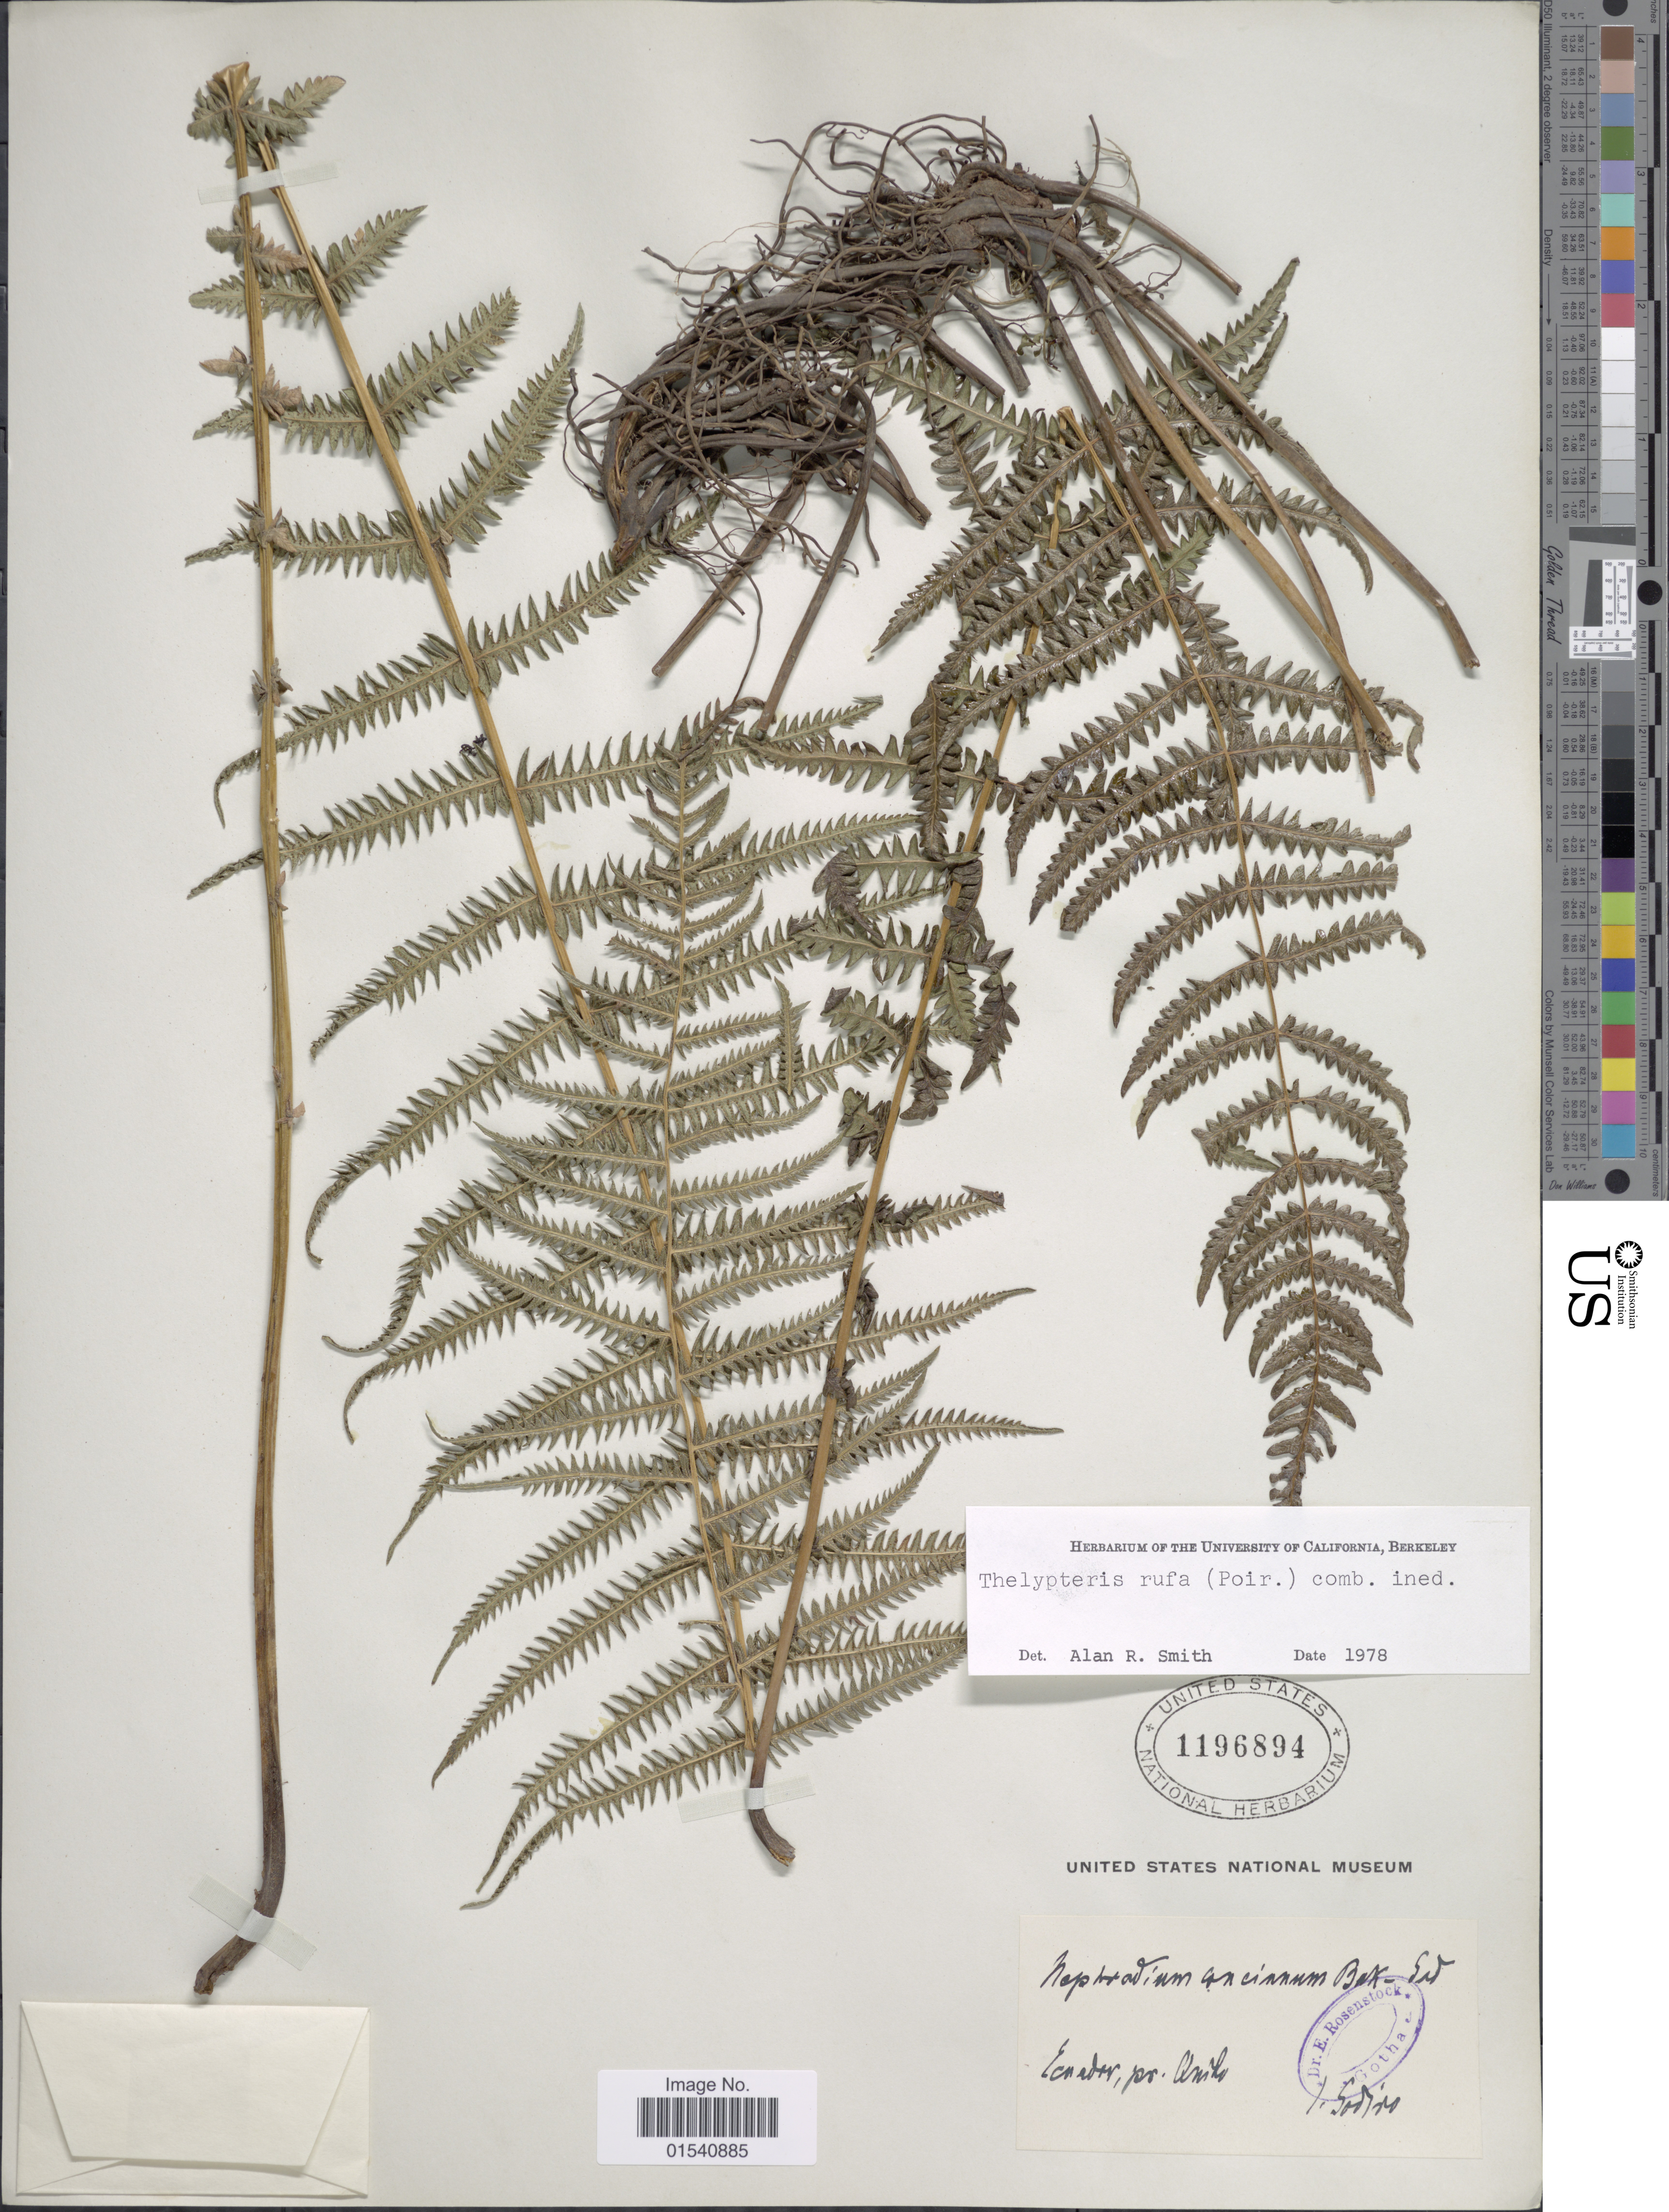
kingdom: Plantae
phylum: Tracheophyta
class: Polypodiopsida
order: Polypodiales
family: Thelypteridaceae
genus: Amauropelta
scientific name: Amauropelta rufa (Poir.) comb. nov., ined 2015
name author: (Poir.)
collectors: Sodiro, --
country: Ecuador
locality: Pr. Quito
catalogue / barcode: US 1196894